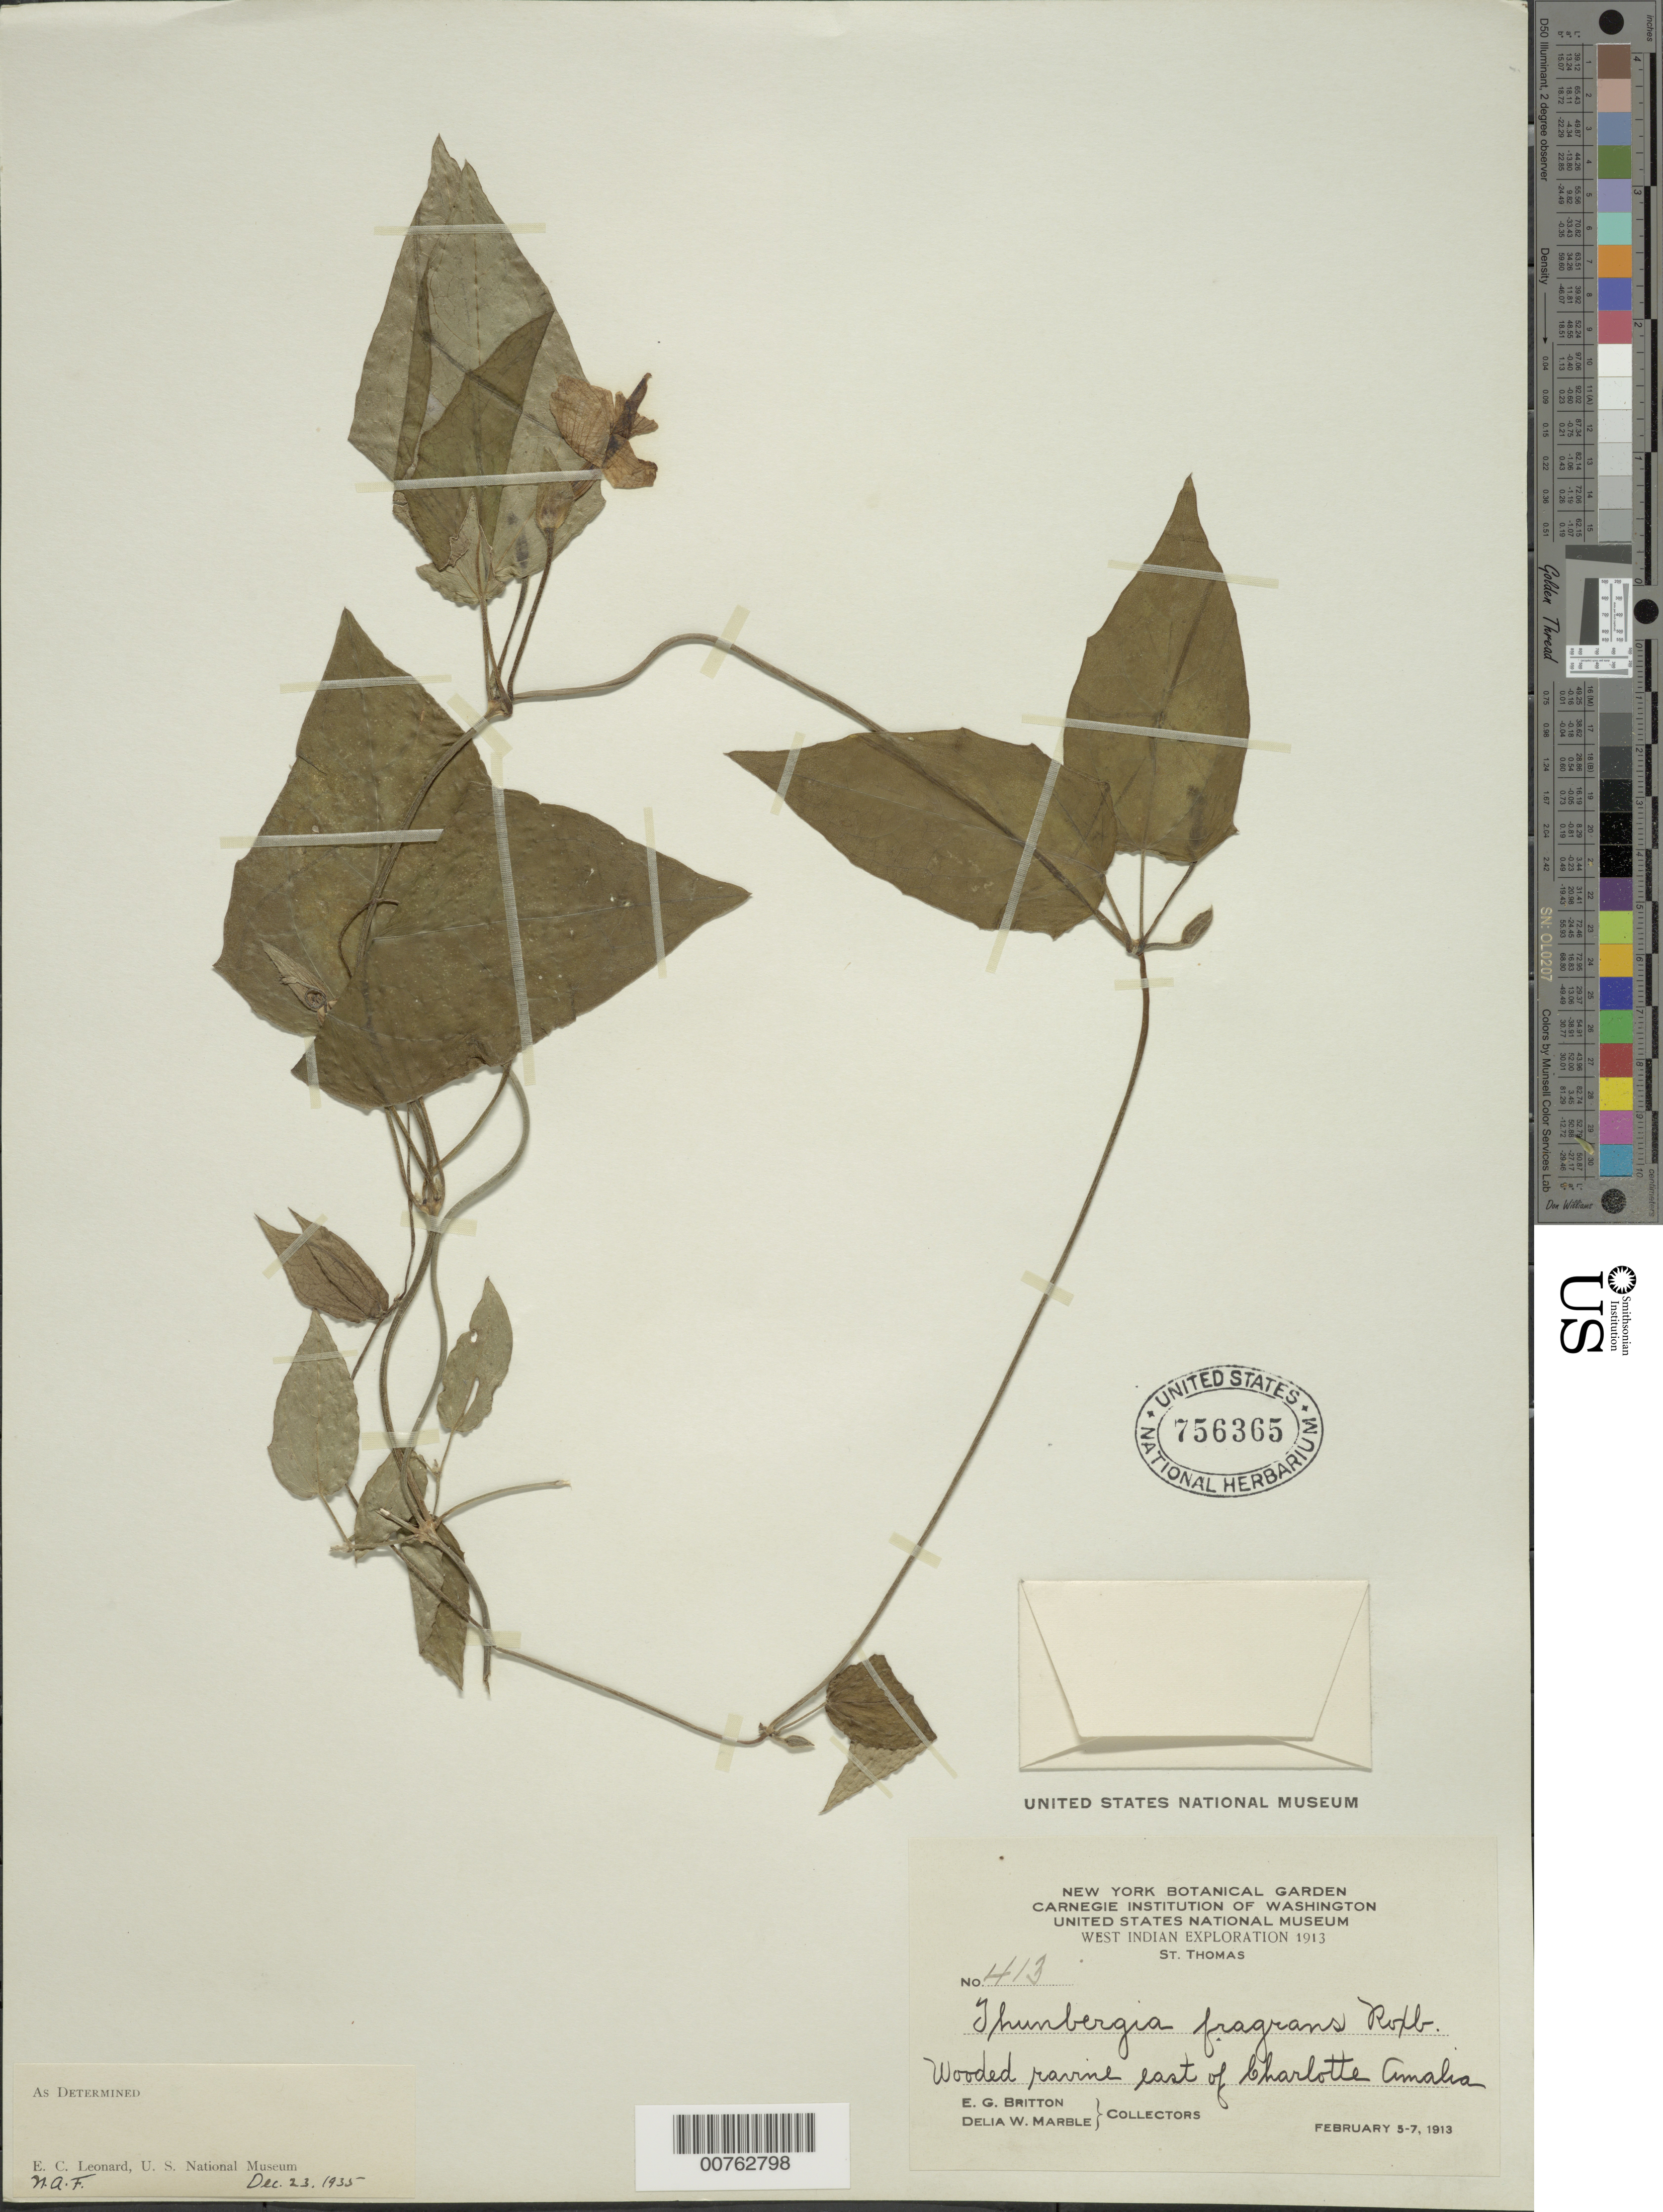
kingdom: Plantae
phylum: Tracheophyta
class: Magnoliopsida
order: Lamiales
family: Acanthaceae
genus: Thunbergia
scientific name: Thunbergia fragrans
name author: Roxb.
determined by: Leonard, Emery C., (US)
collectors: N. Britton & D. W. Marble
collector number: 413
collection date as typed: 05 Feb 1913 to 07 Feb 1913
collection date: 1913-02-05/1913-02-07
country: U.S. Virgin Islands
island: St. Thomas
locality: E of Charlotte Amalie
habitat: Wooded ravine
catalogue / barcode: US 756365